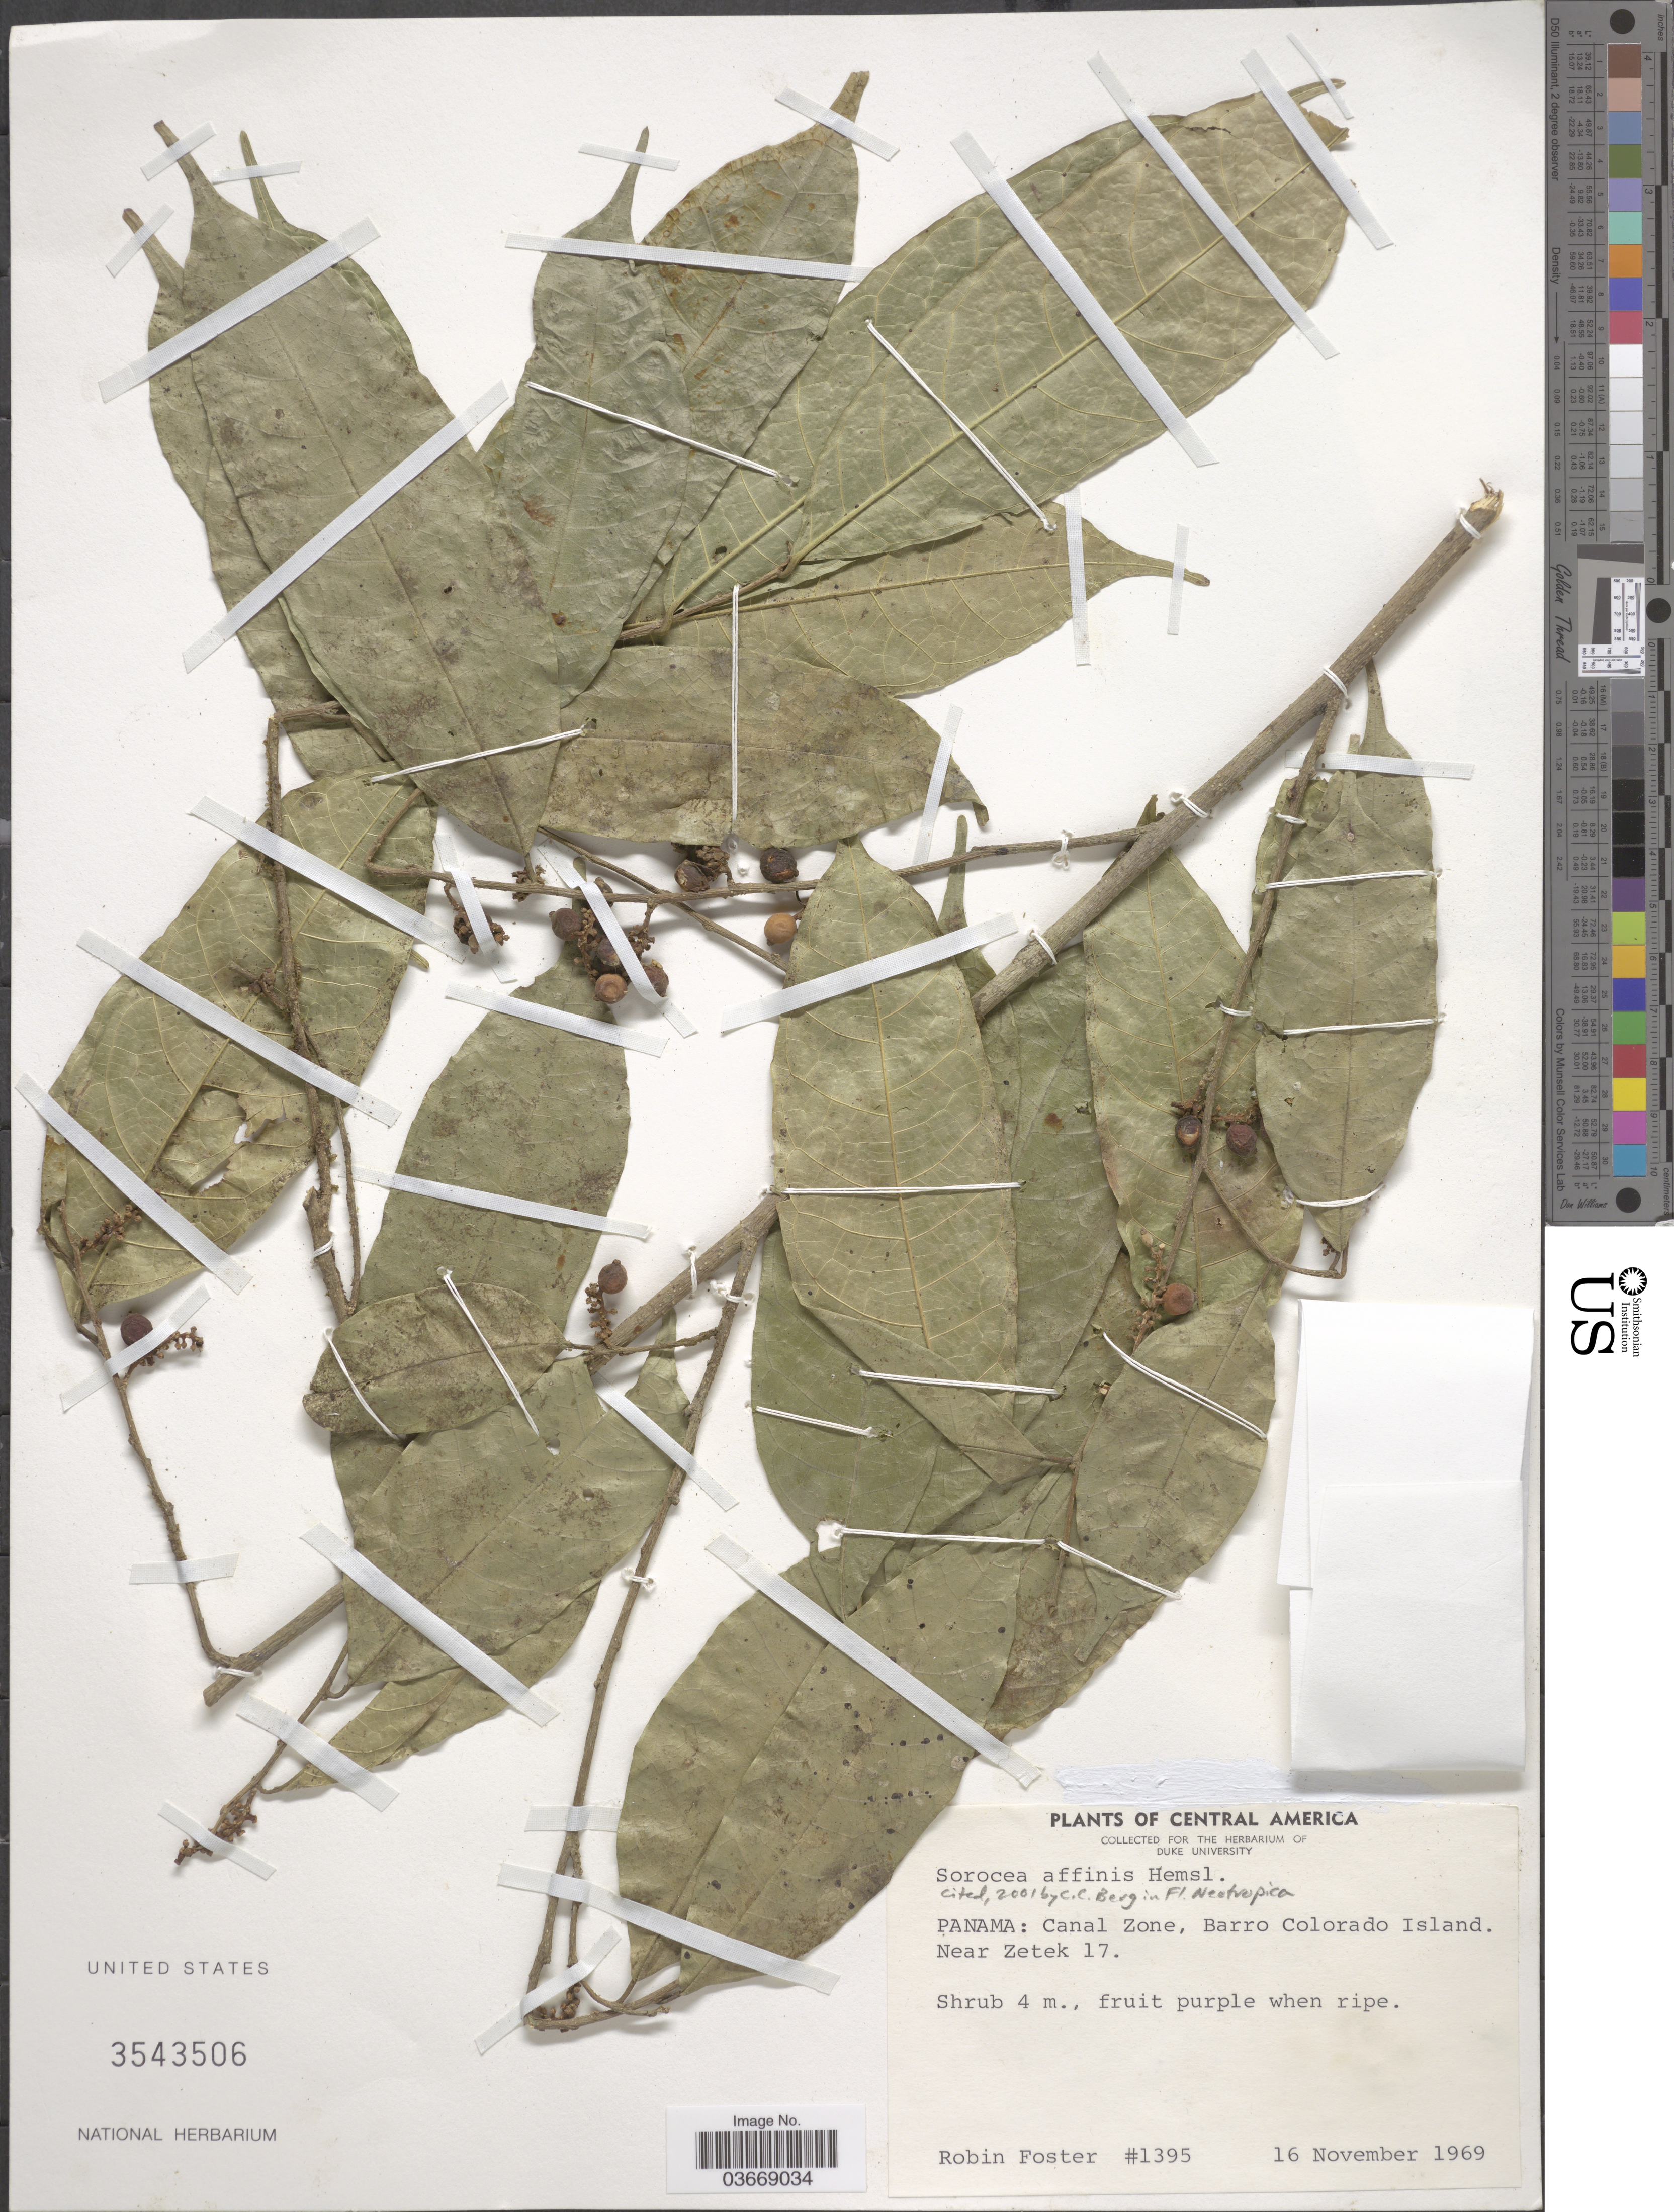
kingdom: Plantae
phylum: Tracheophyta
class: Magnoliopsida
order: Rosales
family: Moraceae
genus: Sorocea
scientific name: Sorocea affinis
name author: Hemsl.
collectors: R. B. Foster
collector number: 1395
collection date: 1969-11-16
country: Panama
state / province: Panamá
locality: Canal Zone, Barro Colorado Island. Near Zetek 17.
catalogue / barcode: US 3543506